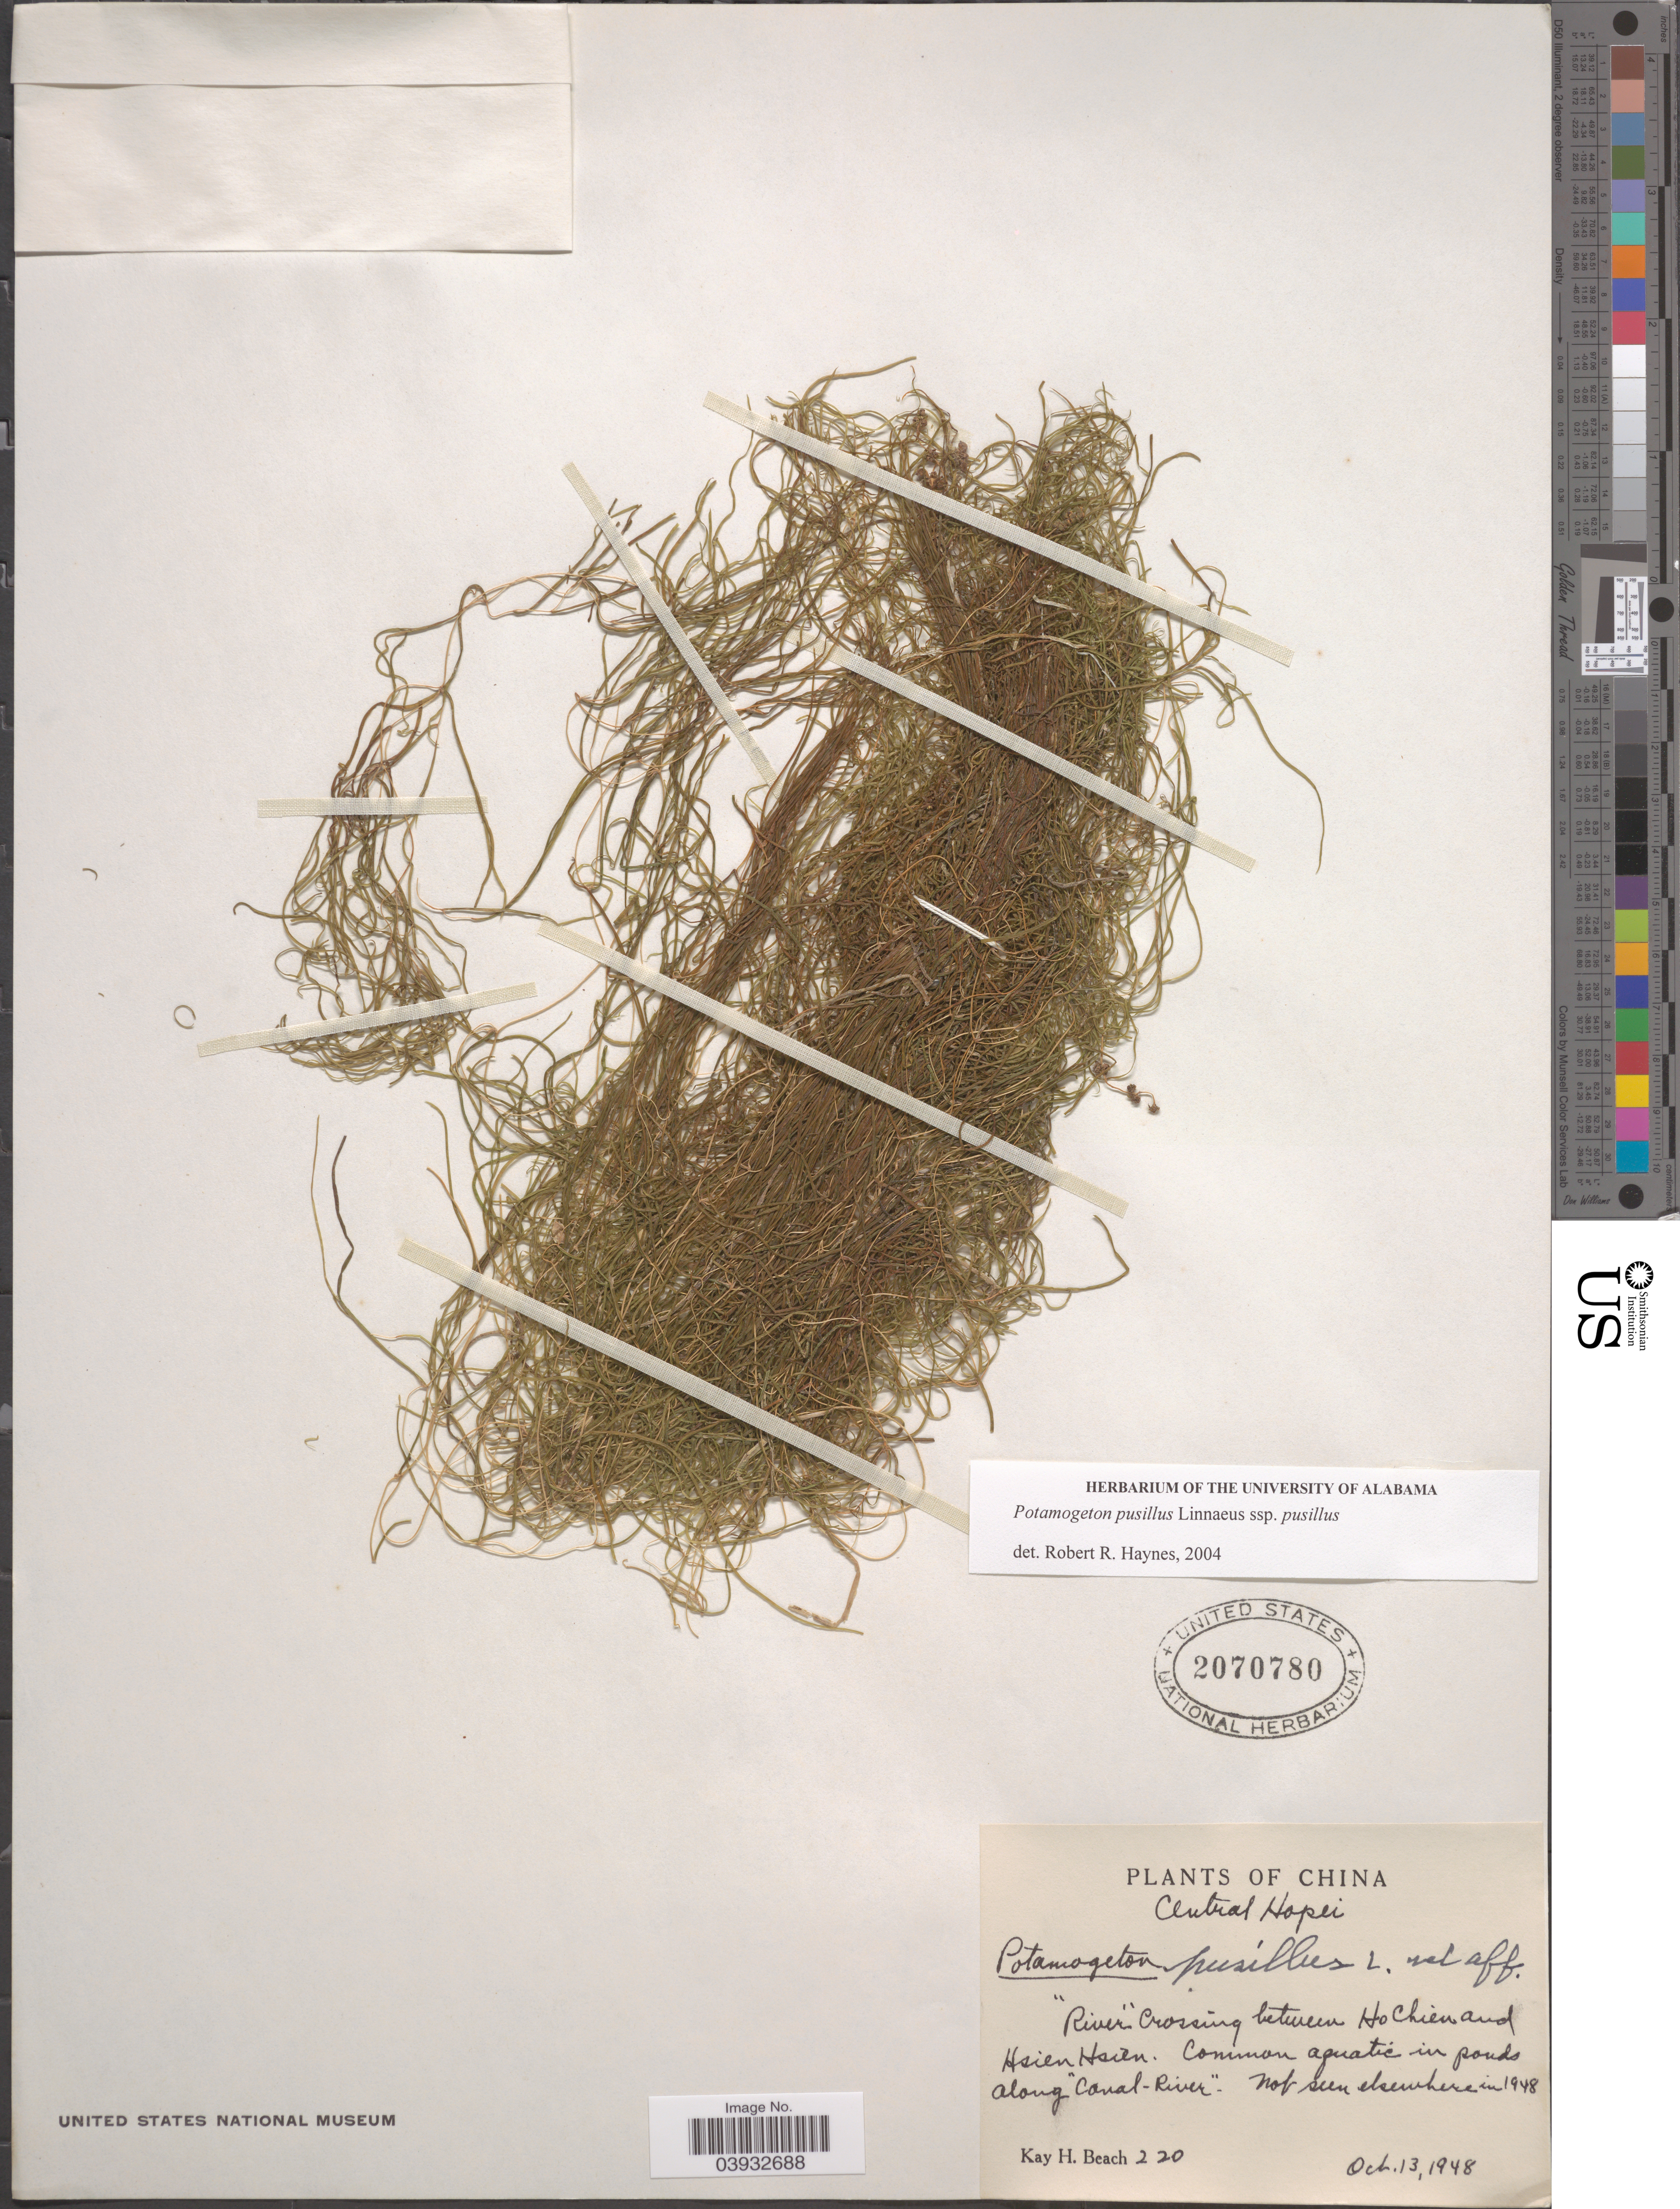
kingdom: Plantae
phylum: Tracheophyta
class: Liliopsida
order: Alismatales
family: Potamogetonaceae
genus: Potamogeton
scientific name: Potamogeton pusillus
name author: L.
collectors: K. H. Beach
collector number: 220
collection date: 1948-10-13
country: China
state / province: Hebei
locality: Central Hopei. "River" Crossing between Ho chien and Hsien Hsien. Aguatic in ponds along "Canal-River".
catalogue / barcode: US 2070780